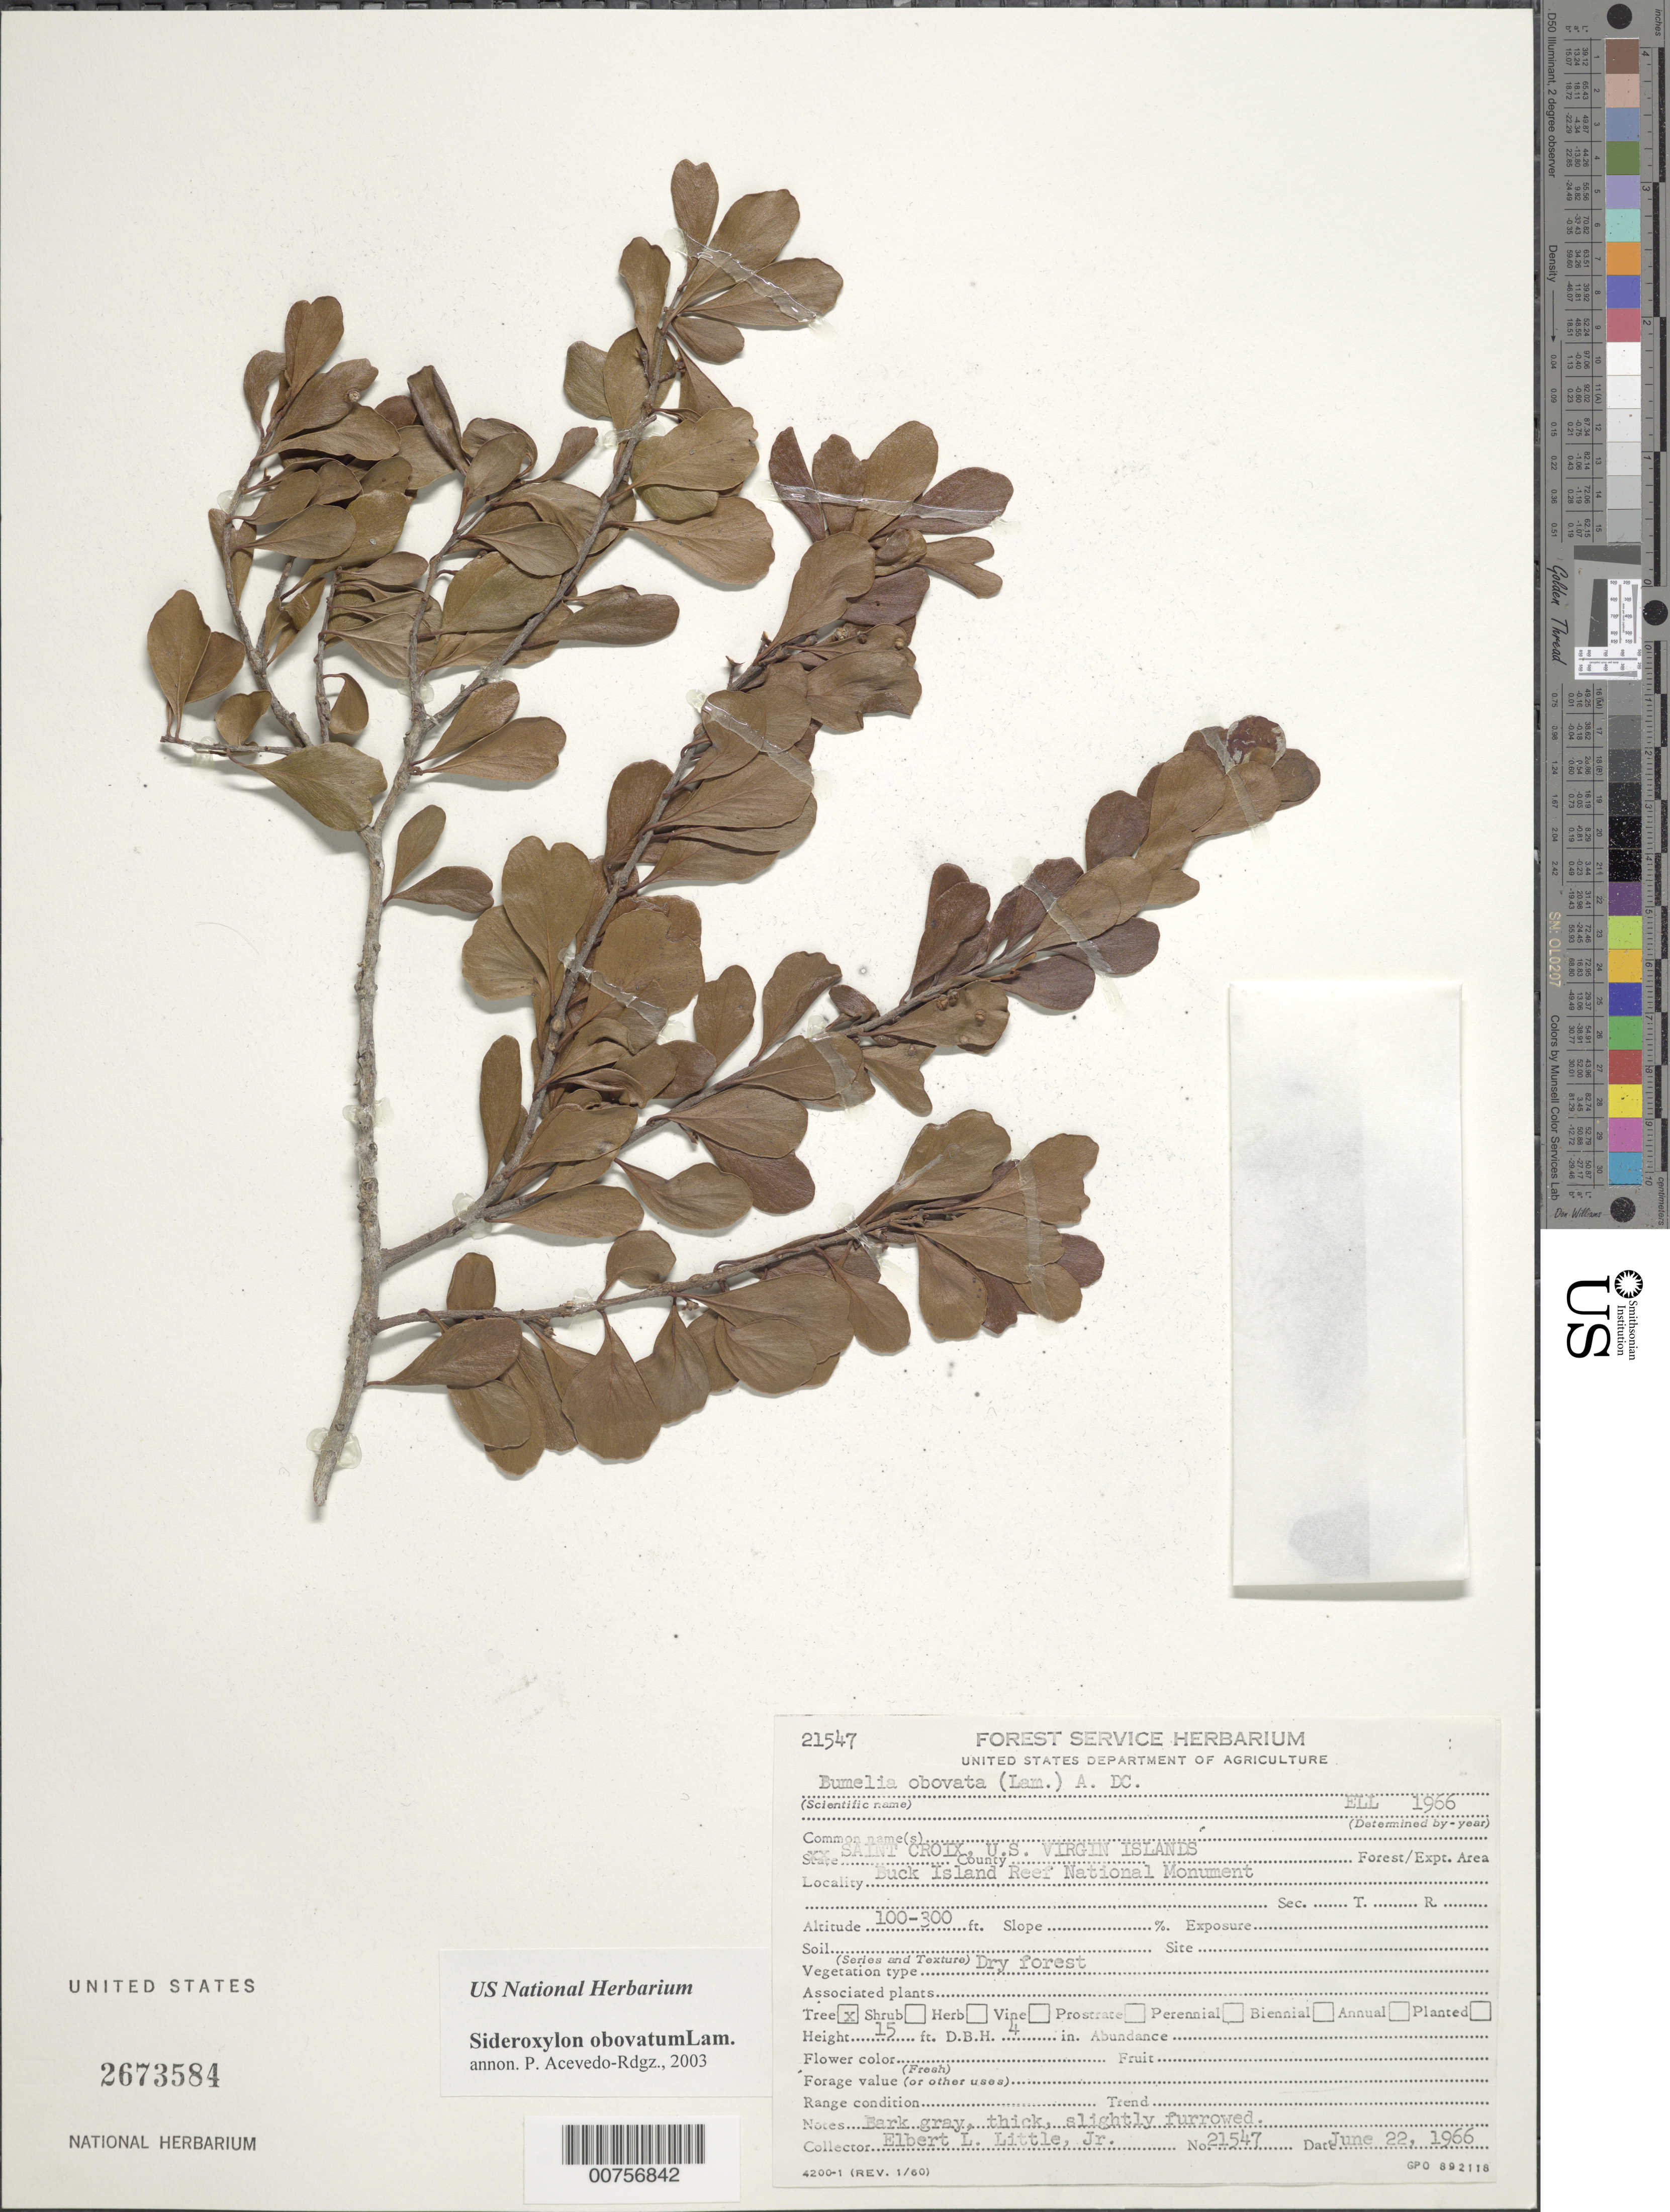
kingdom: Plantae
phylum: Tracheophyta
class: Magnoliopsida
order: Ericales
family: Sapotaceae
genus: Sideroxylon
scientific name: Sideroxylon obovatum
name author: Lam.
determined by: Acevedo-Rodríguez, P., (BOT), Smithsonian Institution - National Museum of Natural History (UNITED STATES)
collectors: E. L. Little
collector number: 21547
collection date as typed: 22 Jun 1966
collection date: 1966-06-22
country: U.S. Virgin Islands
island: St. Croix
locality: Buck Island Reef National Monument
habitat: Dry forest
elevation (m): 30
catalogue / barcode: US 2673584